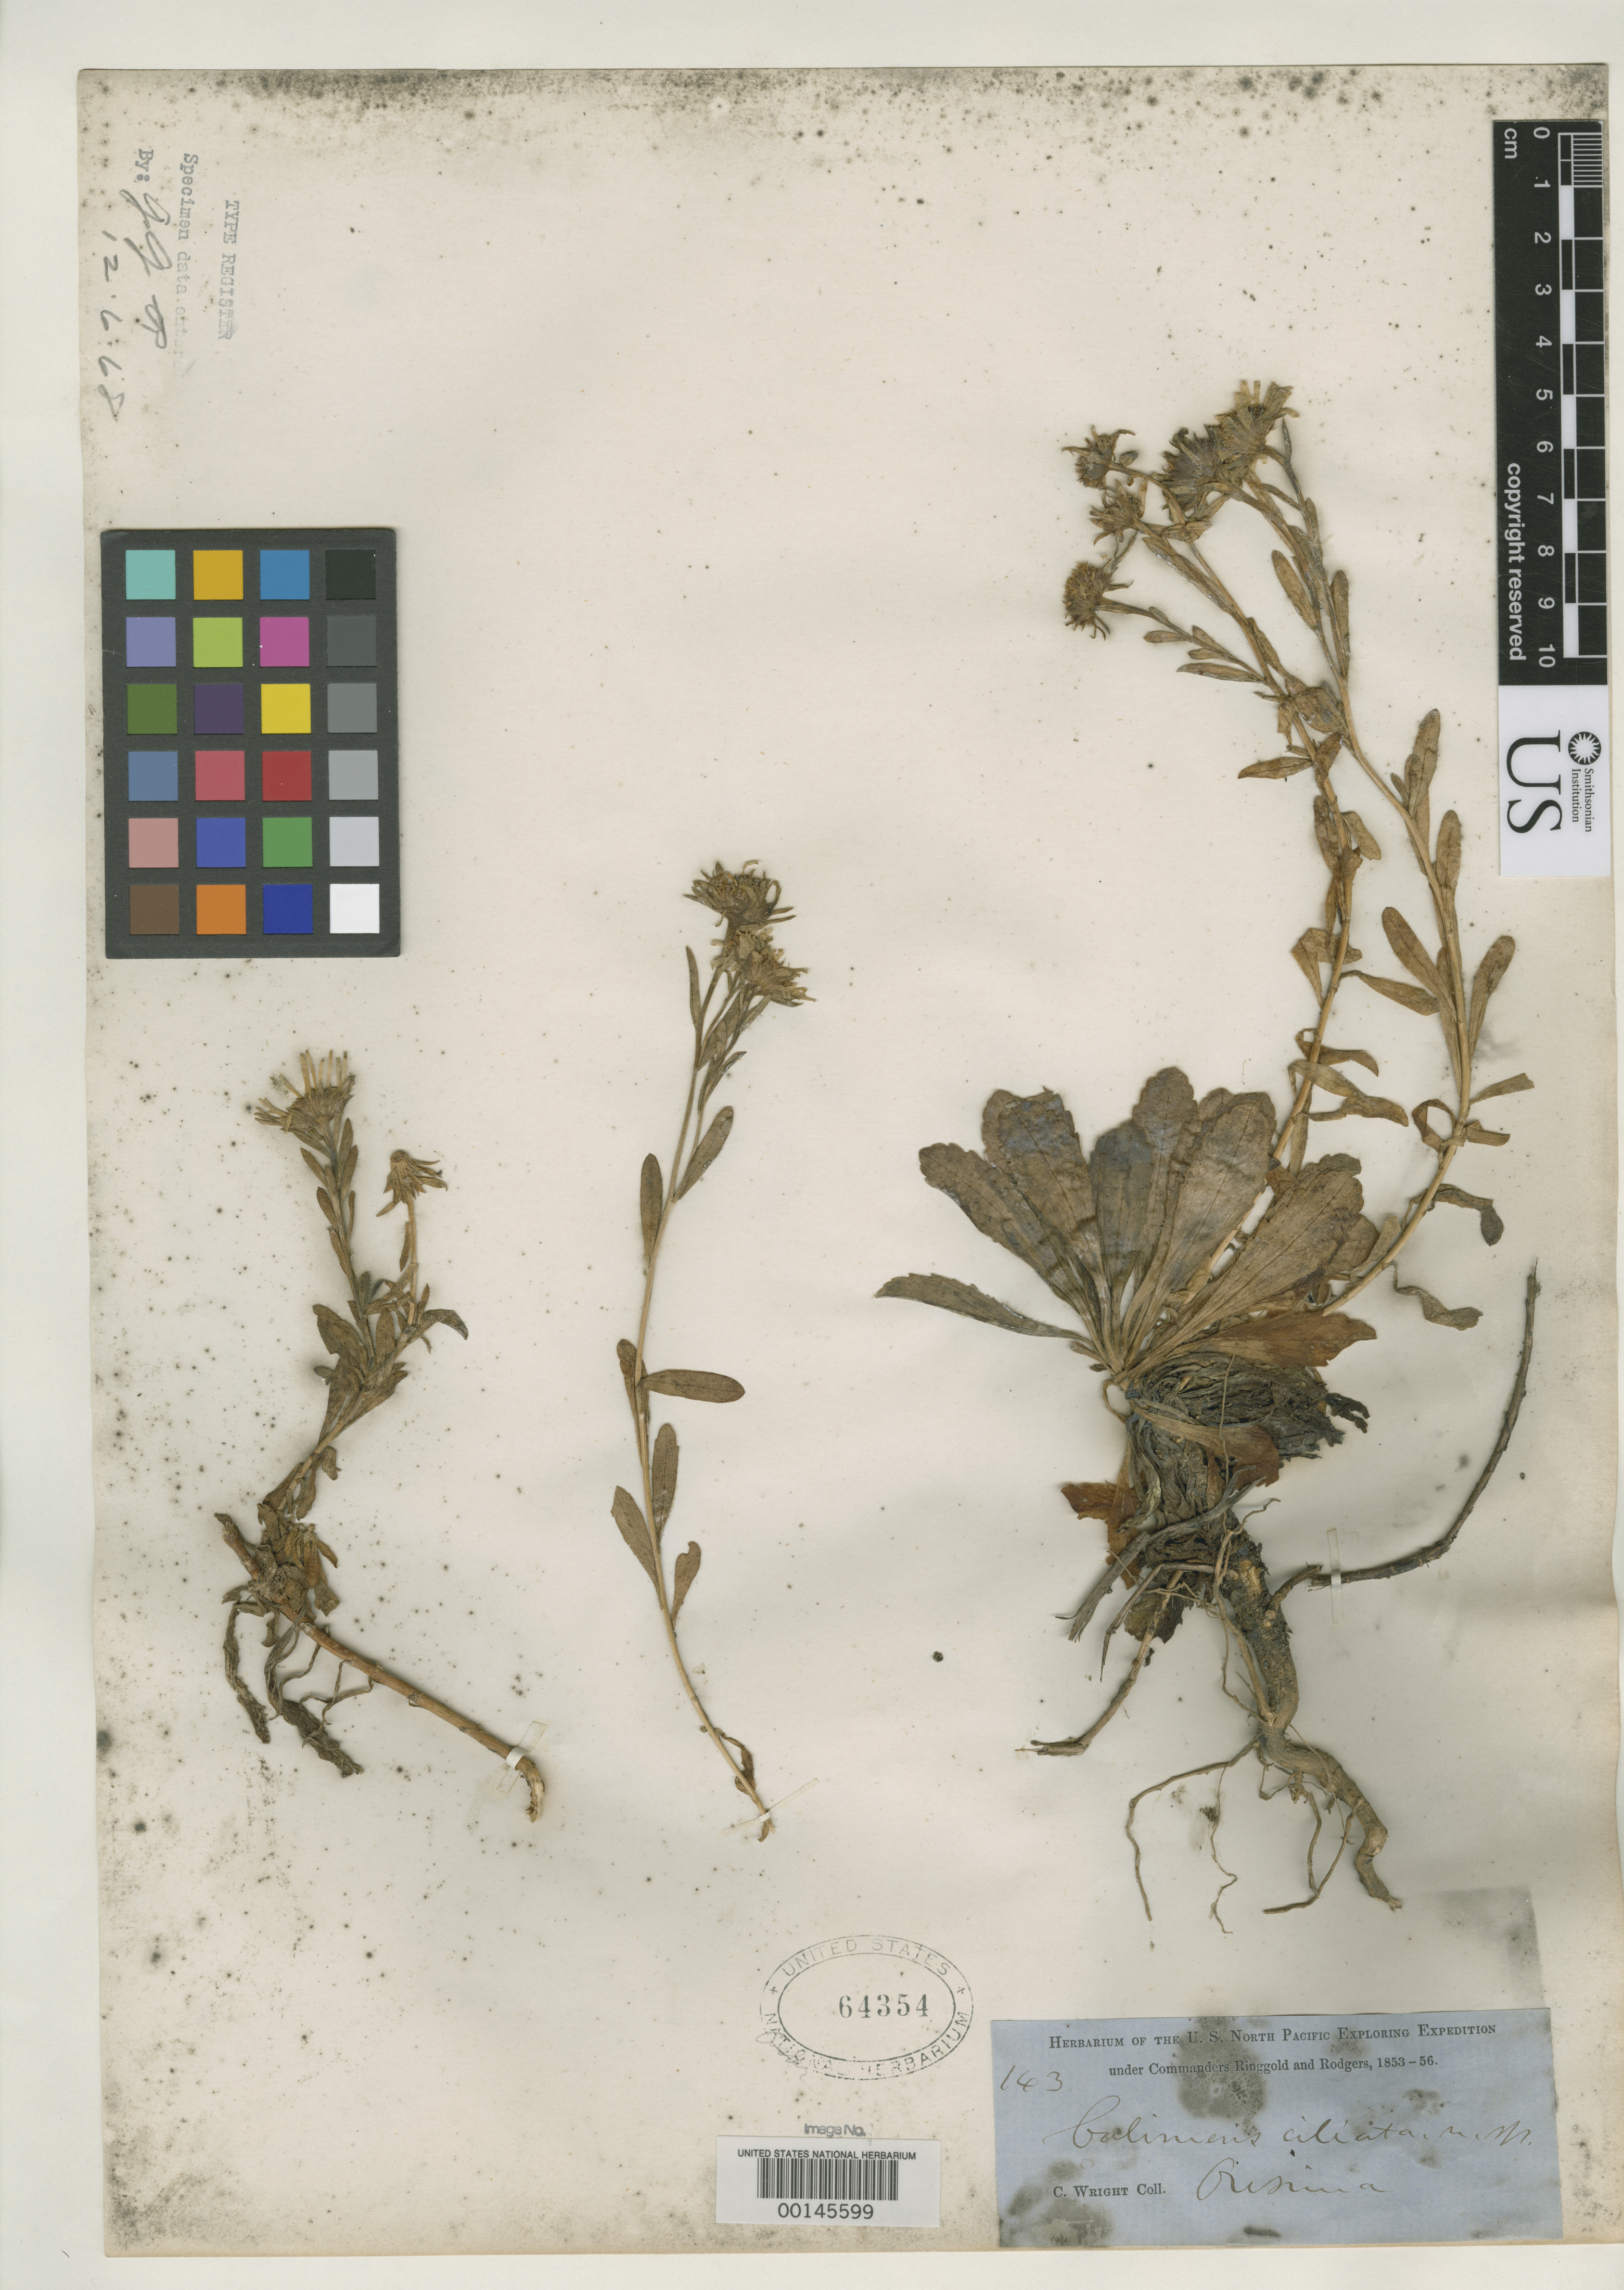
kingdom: Plantae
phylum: Tracheophyta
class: Magnoliopsida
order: Asterales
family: Asteraceae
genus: Kalimeris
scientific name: Kalimeris ciliata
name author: A. Gray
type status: Type Material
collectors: C. Wright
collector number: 143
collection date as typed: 1853 to -- --- 1856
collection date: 1853/1856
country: Japan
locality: Ohshima [?]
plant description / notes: Also a type of Aster asagrayi Makino, nom. nov.; Replacement name for Kalimeris ciliata A. Gray, non Aster ciliatus Walt., Willd., Nutt., etc.; Also a type of Kalimeris ciliata A. Gray.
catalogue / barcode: US 64354